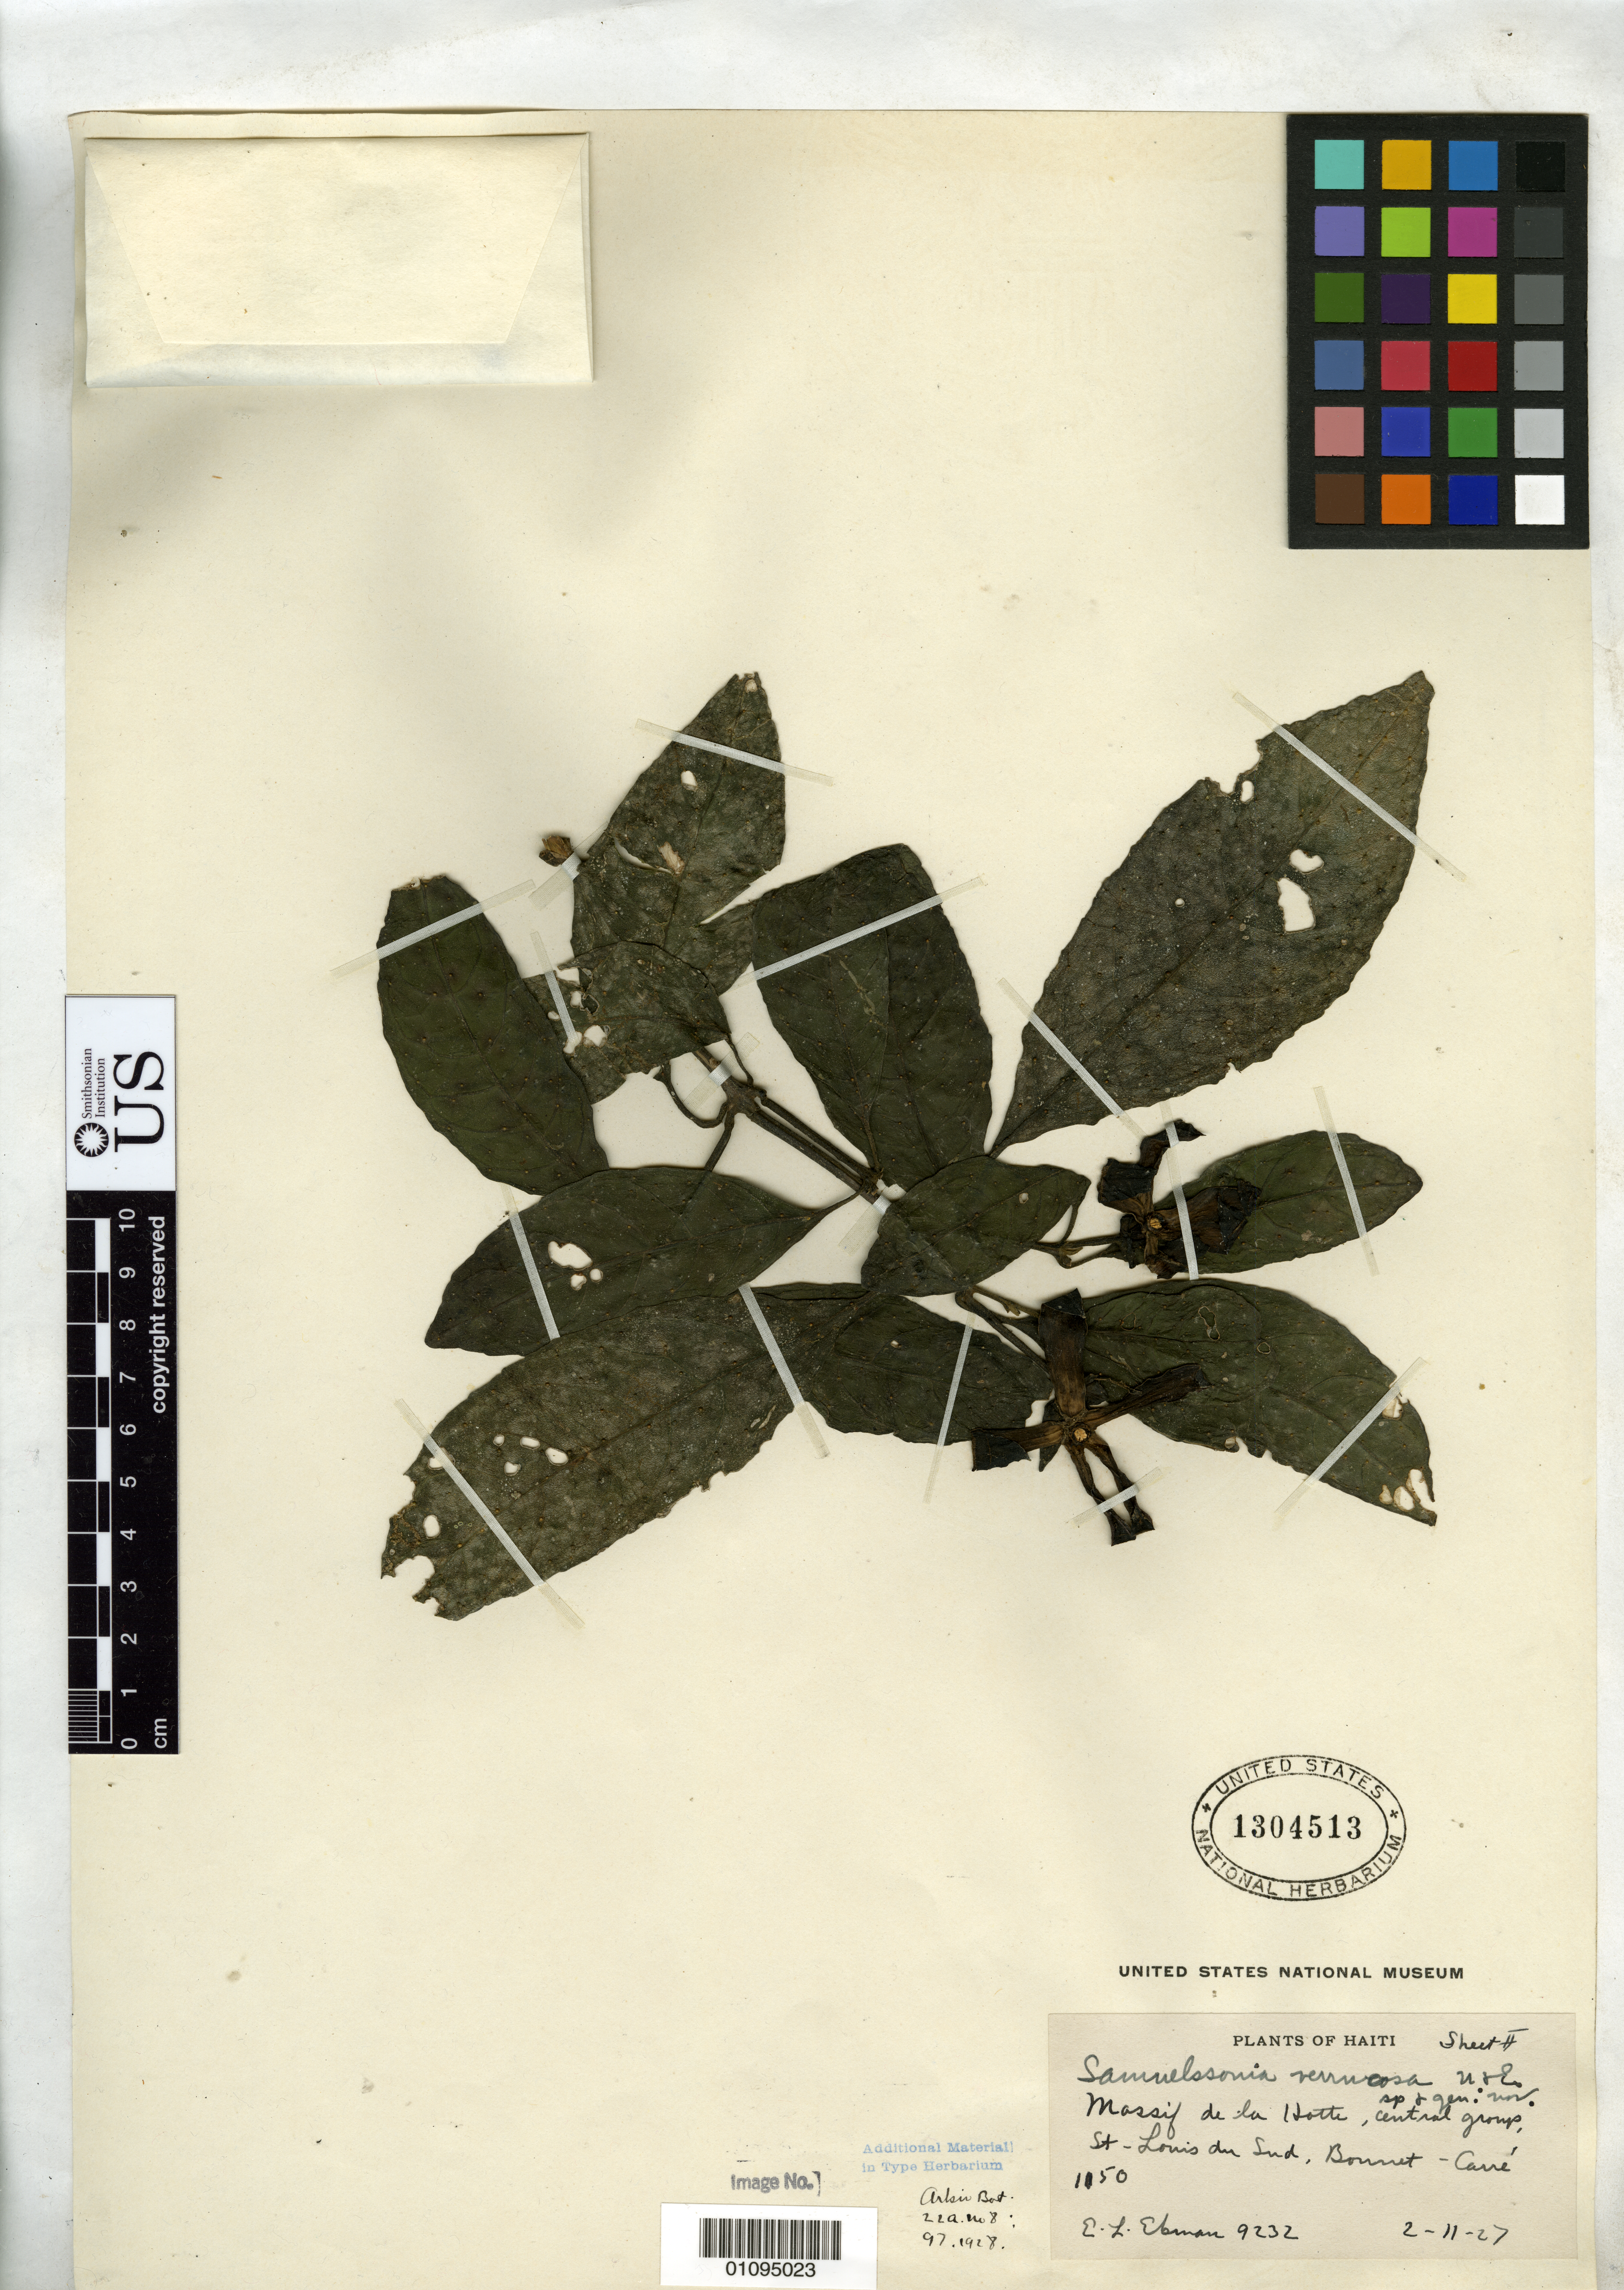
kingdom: Plantae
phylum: Tracheophyta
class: Magnoliopsida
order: Lamiales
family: Acanthaceae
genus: Samuelssonia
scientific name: Samuelssonia verrucosa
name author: Urb. & Ekman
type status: Isotype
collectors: E. L. Ekman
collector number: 9232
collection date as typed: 02 Nov 1927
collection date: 1927-11-02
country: Haiti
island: Hispaniola Island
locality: Massif de La Hotte, centraliprope St. Louis du Sud as Bonnet-Carre.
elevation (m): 1150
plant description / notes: See SN 1304513/BC 00136961 (Sheet 1) for additional Collections Events data.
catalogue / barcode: US 1304513